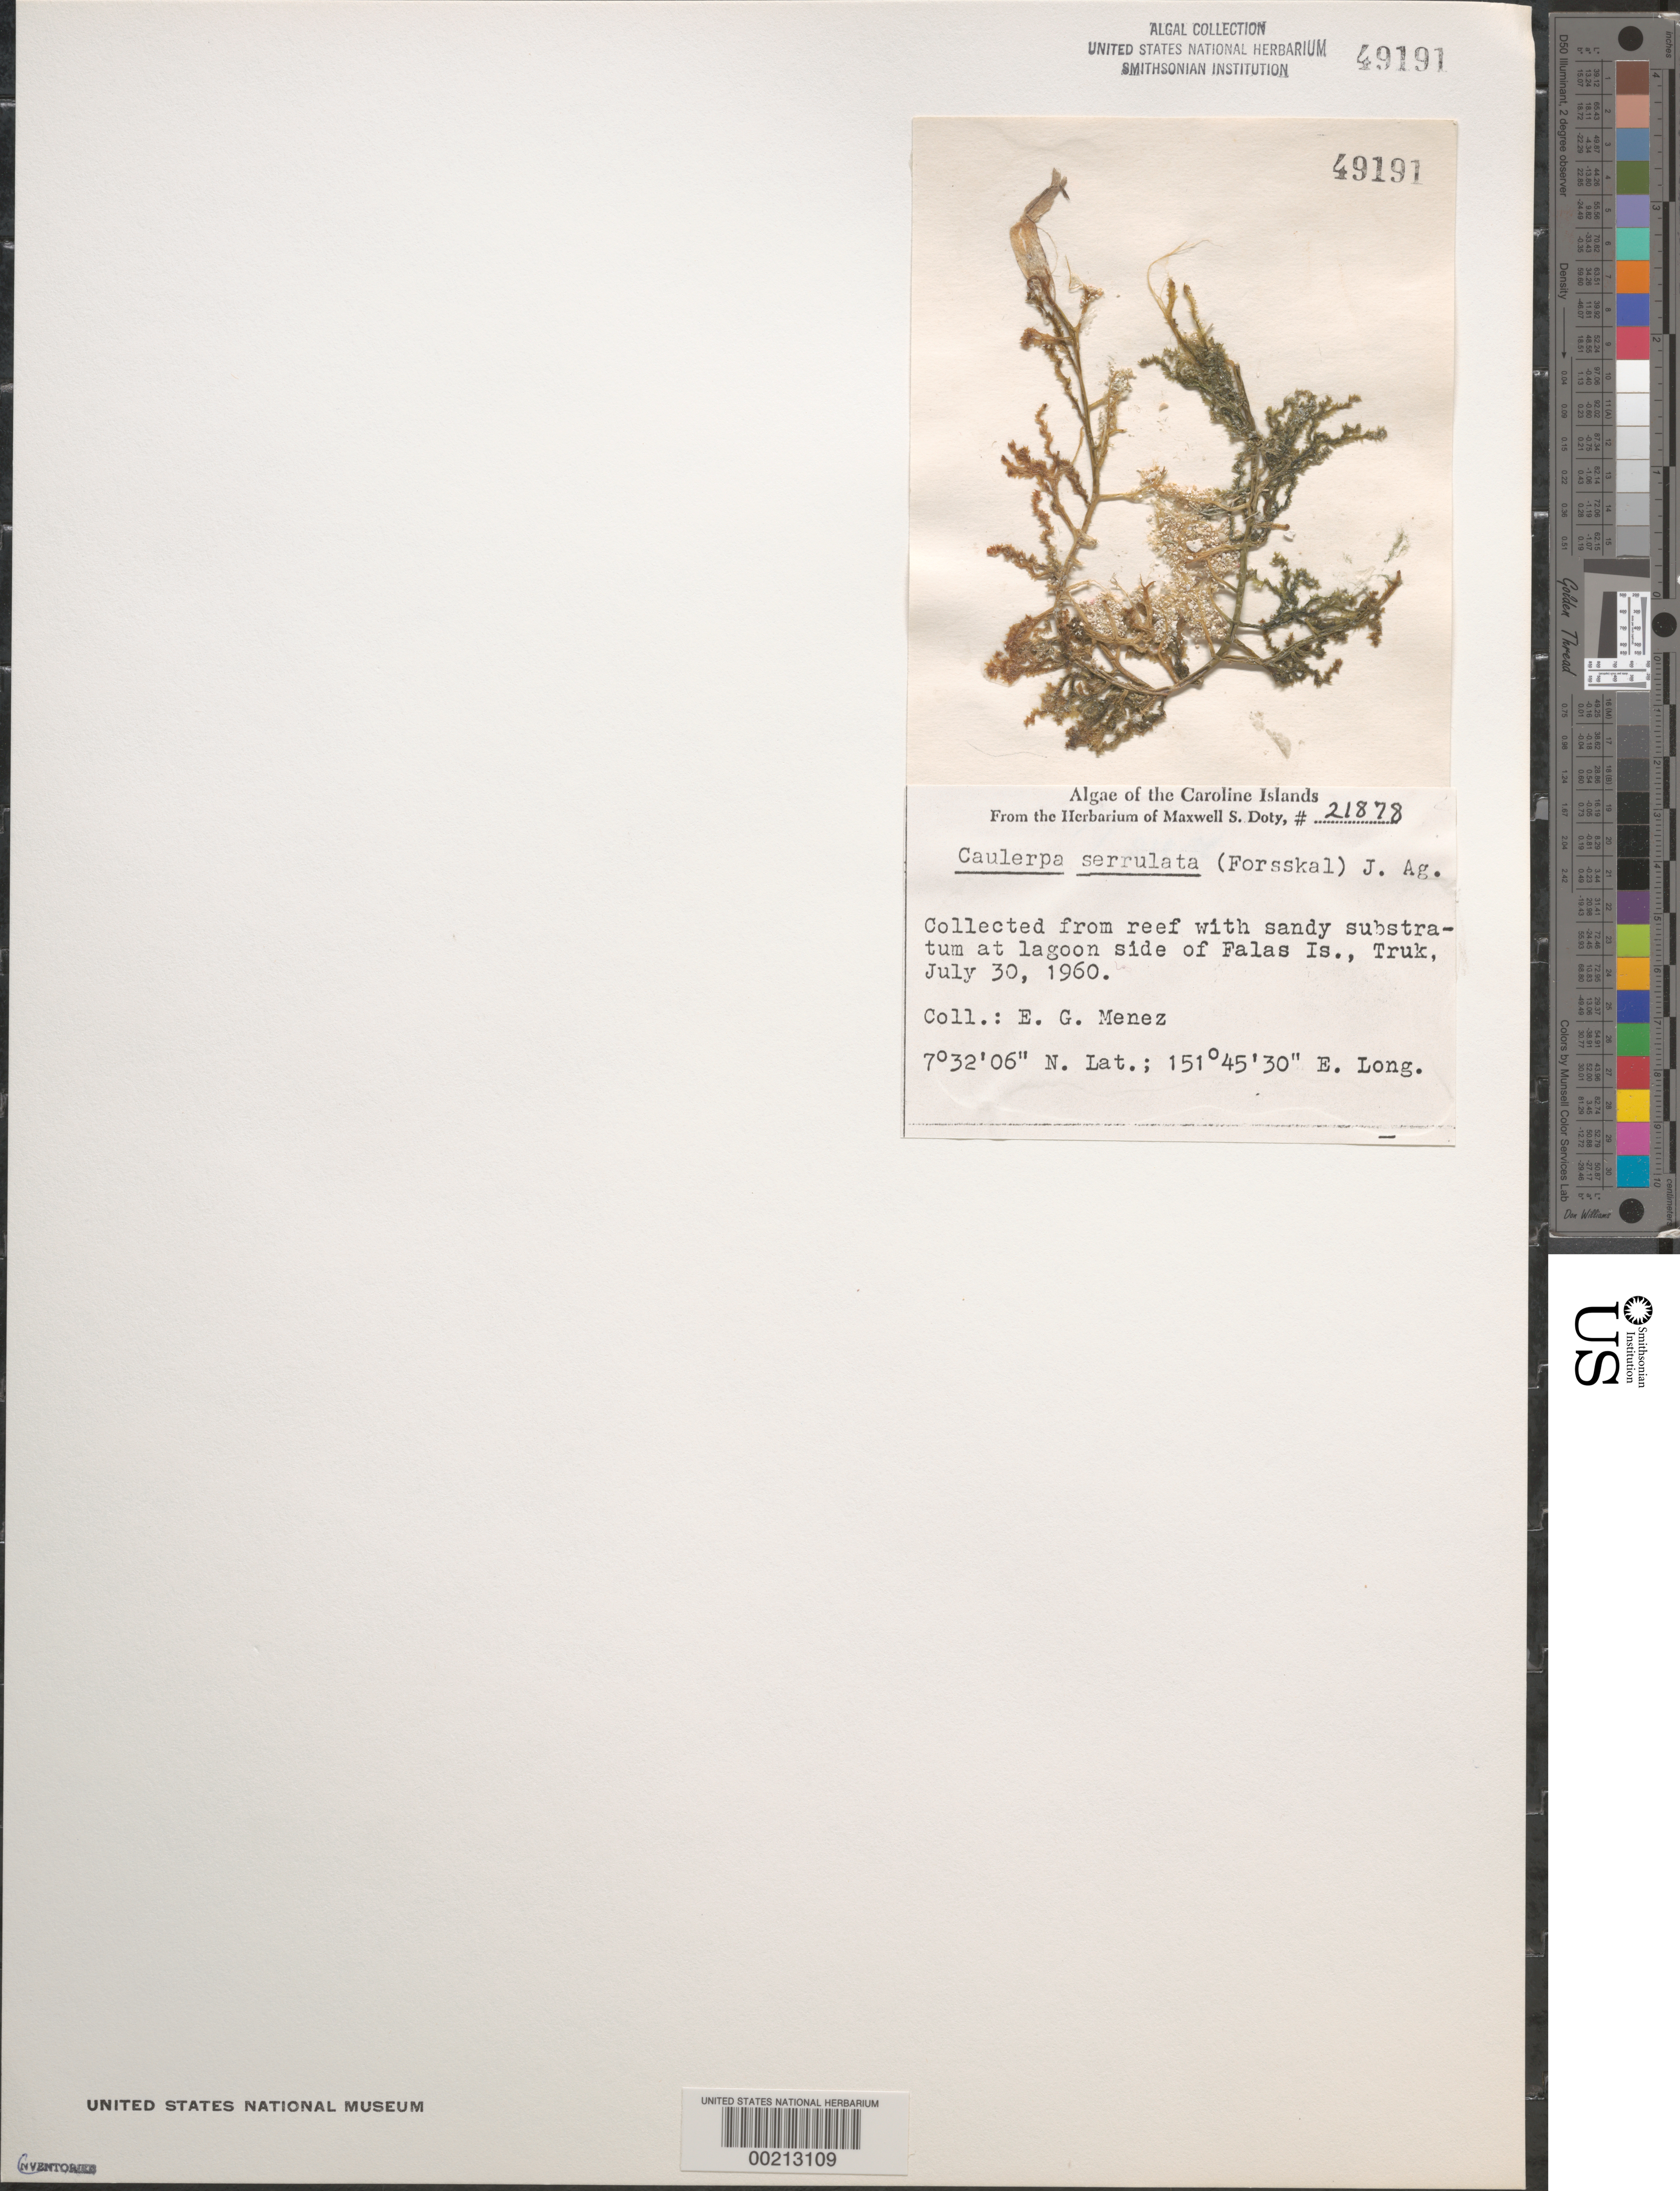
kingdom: Plantae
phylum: Chlorophyta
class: Ulvophyceae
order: Bryopsidales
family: Caulerpaceae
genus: Caulerpa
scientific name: Caulerpa serrulata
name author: (Forssk.) J. Agardh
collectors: Meñez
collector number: MSD 21878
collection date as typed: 30 Jul 1960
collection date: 1960-07-30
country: Micronesia, Federated States of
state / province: Truk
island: Falas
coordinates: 7 32' 06" N, 151 45' 30" E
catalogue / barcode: US 49191